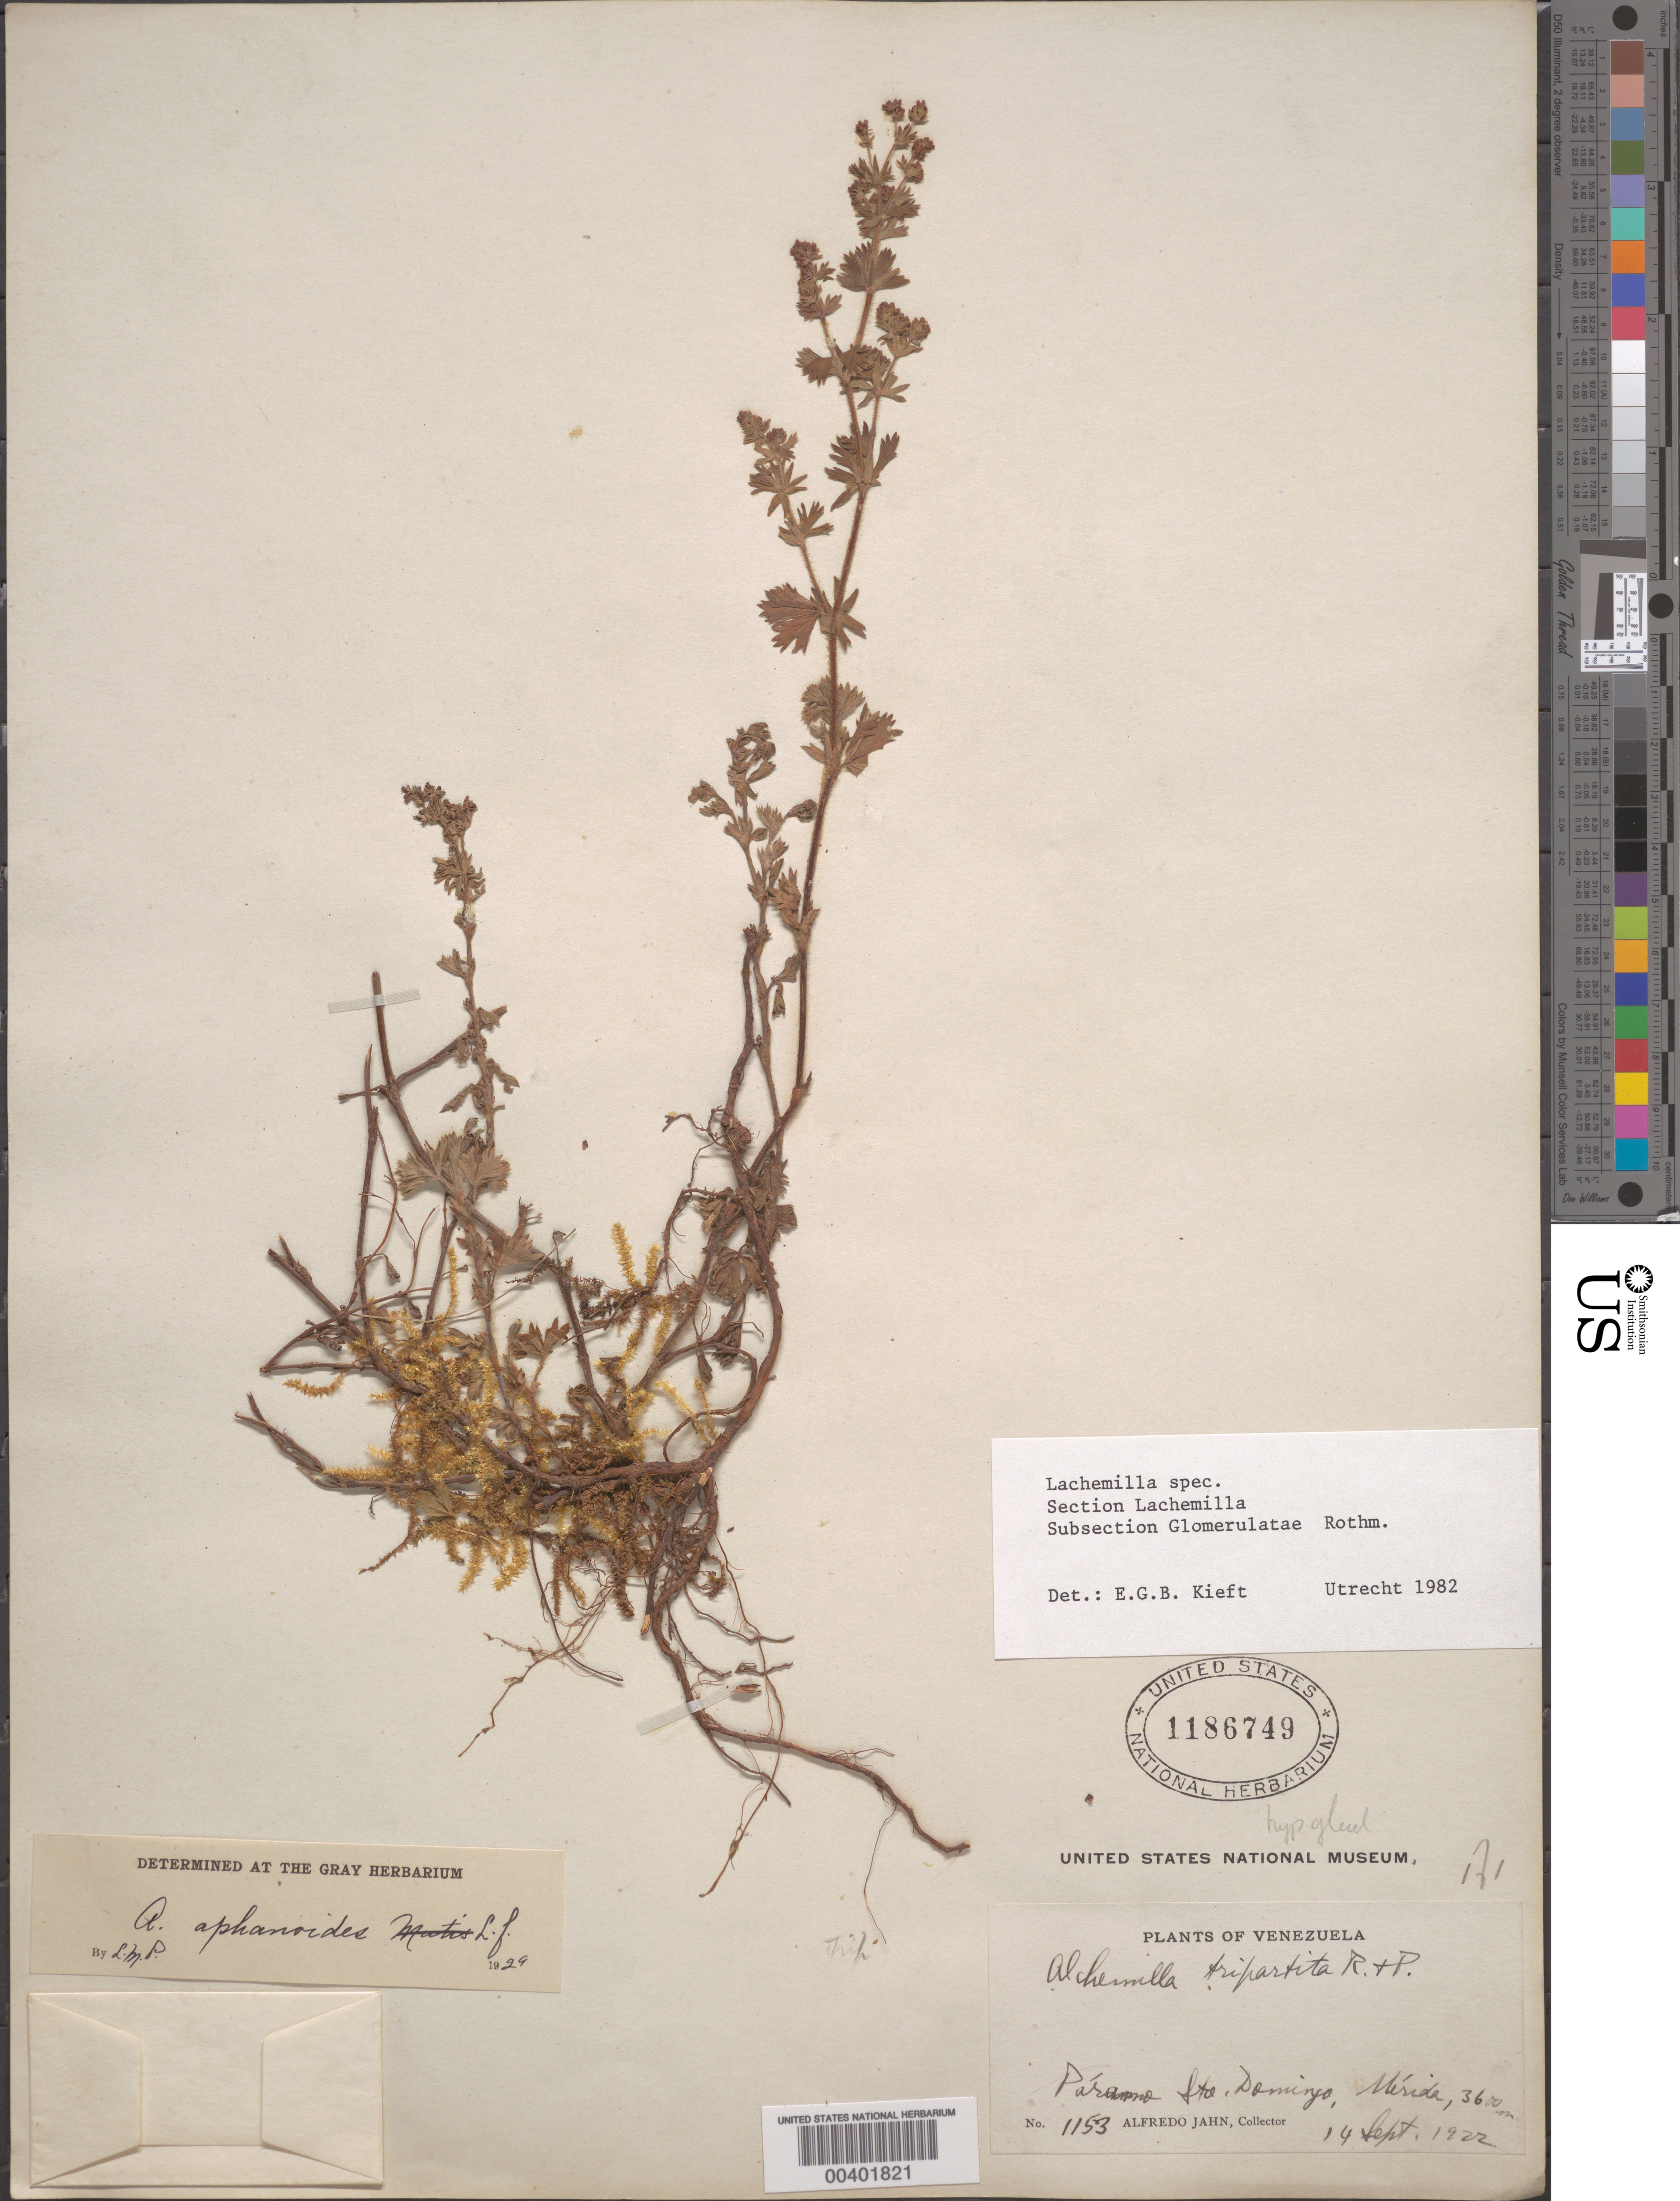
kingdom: Plantae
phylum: Tracheophyta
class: Magnoliopsida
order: Rosales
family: Rosaceae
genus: Lachemilla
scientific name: Lachemilla sp.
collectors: A. Jahn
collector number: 1153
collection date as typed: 14 Sep 1922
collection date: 1922-09-14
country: Venezuela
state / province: Mérida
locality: Páramo Santo Domingo Santo Domingo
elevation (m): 3600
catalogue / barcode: US 1186749